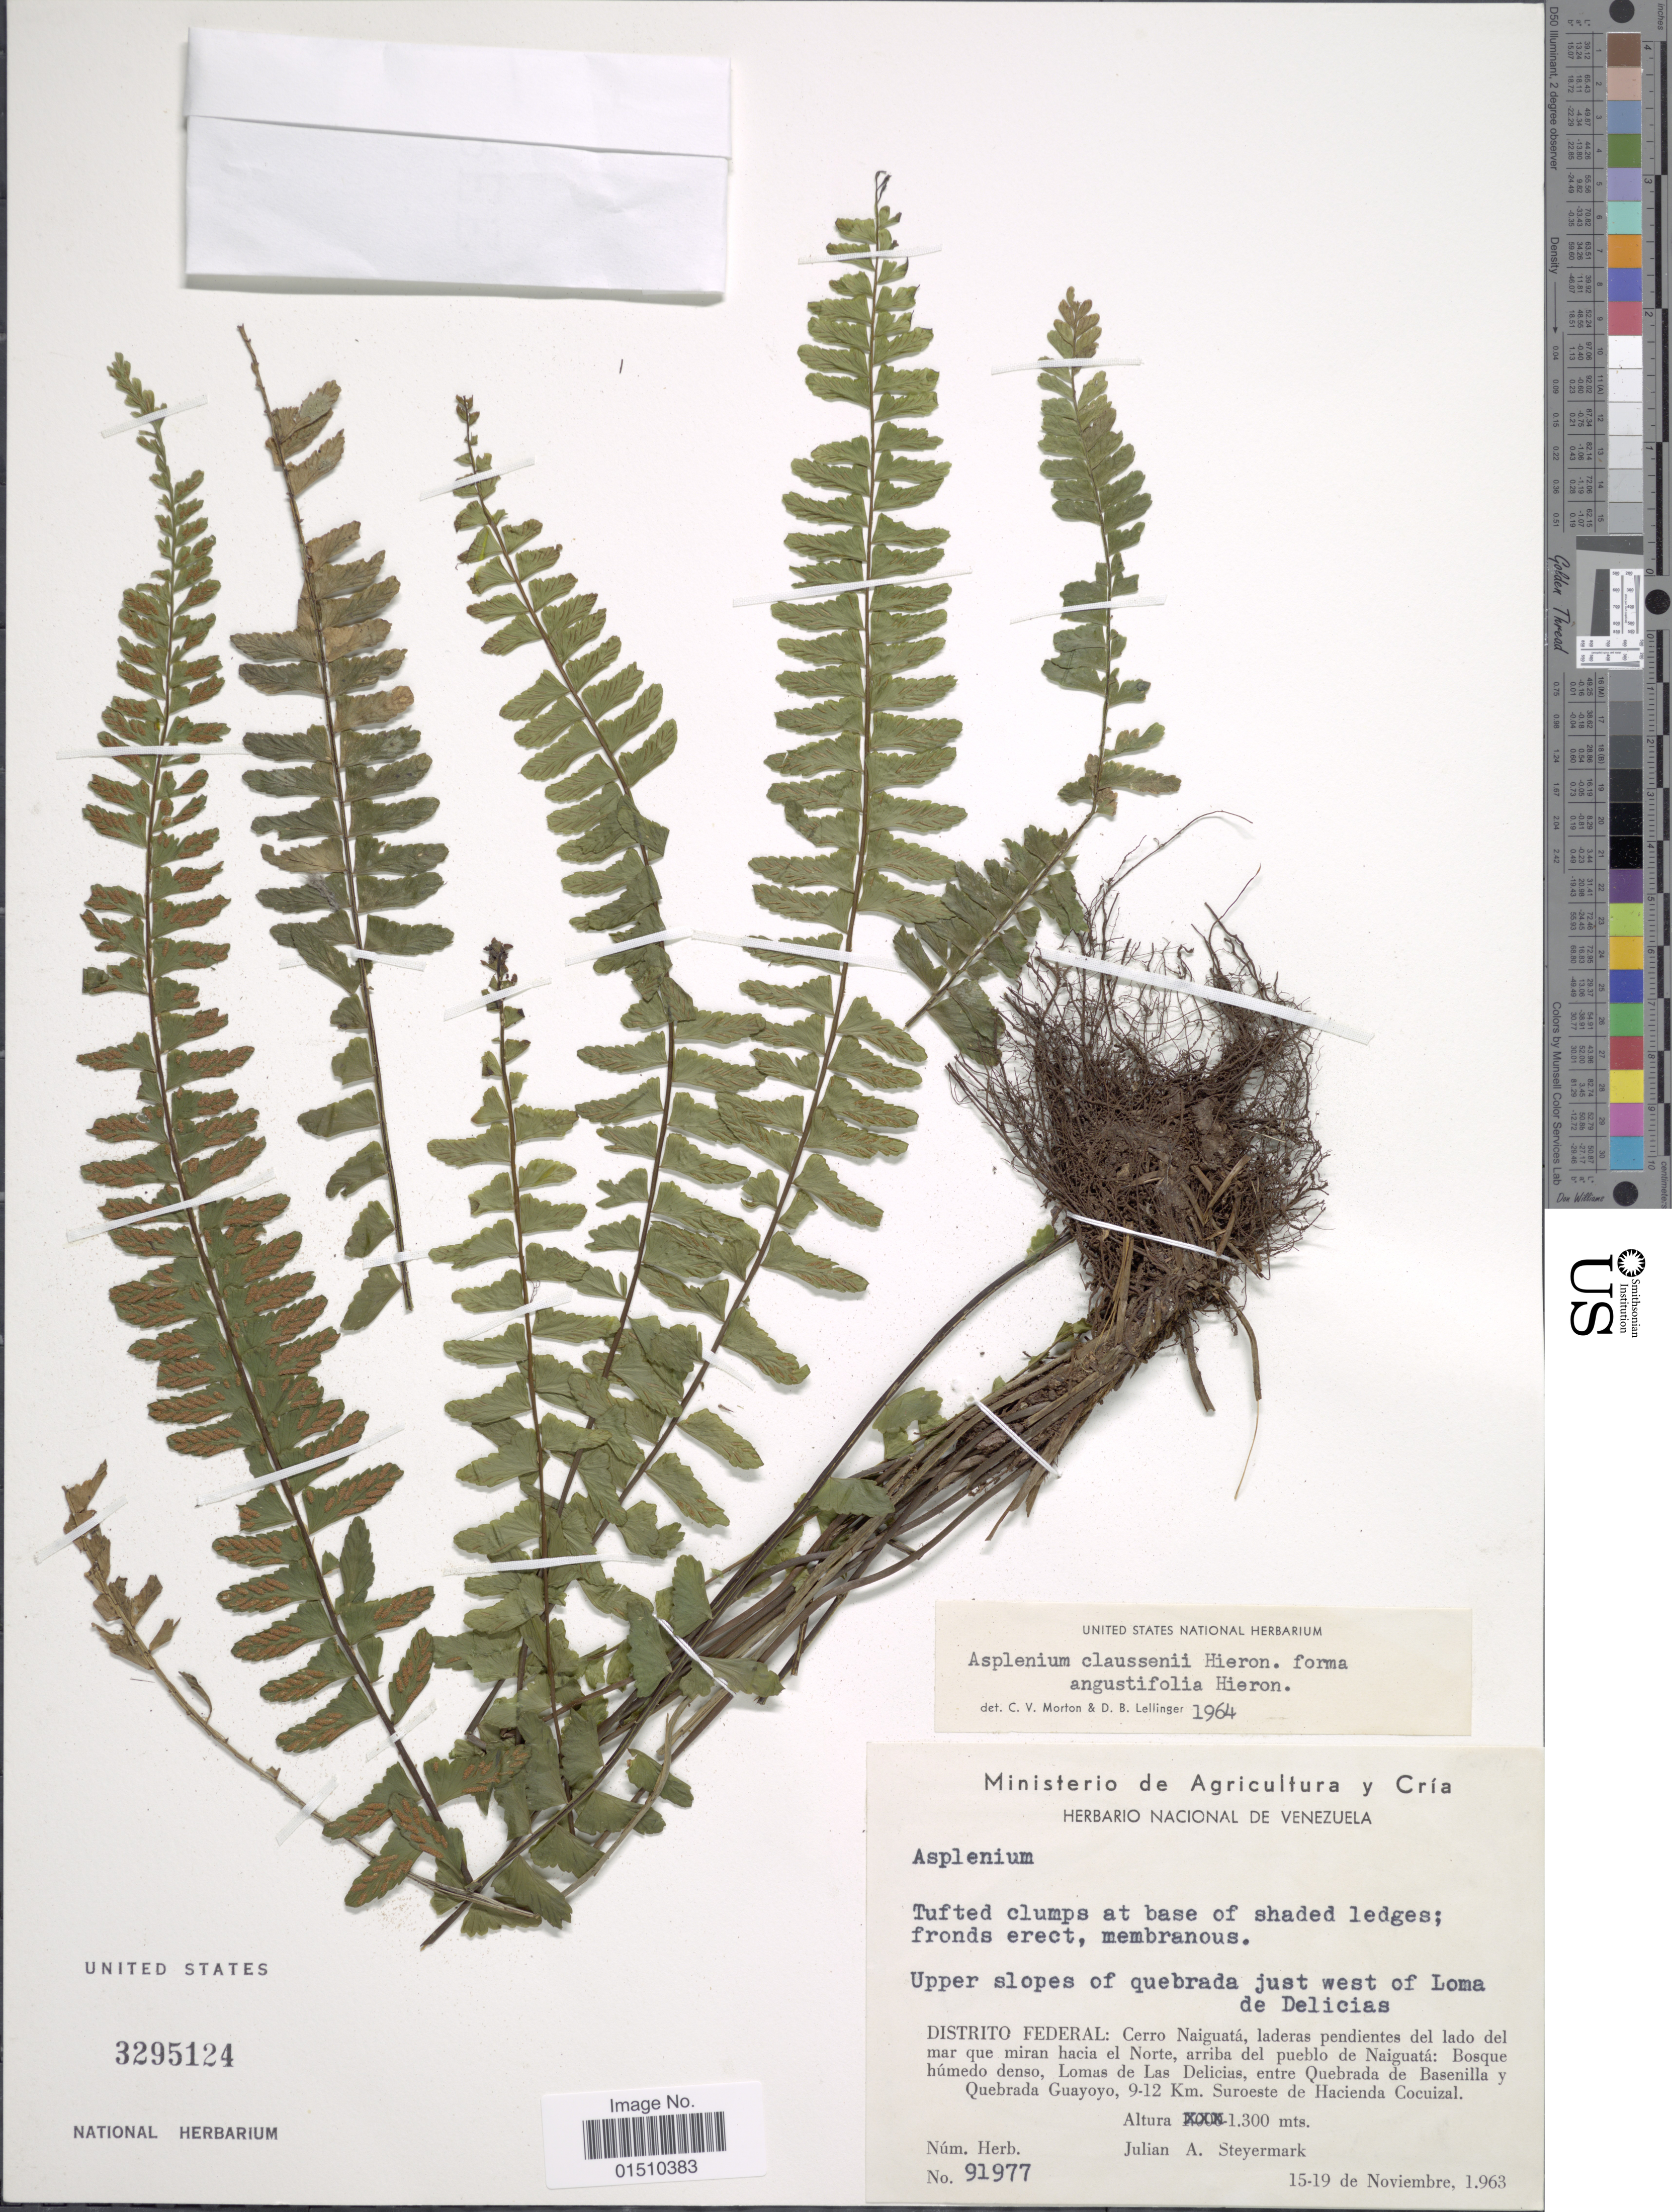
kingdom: Plantae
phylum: Tracheophyta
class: Polypodiopsida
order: Polypodiales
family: Aspleniaceae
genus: Asplenium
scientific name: Asplenium claussenii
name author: Hieron.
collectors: J. Steyermark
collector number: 91977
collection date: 1963-11-15/1963-11-19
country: Venezuela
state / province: Distrito Federal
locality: Venezuela, Distrito Federal: Cerro Naiguata, alderas pendientes del lado del mar que miran hacia el Norte, arriba del pueblo de Naiguata : Bosque humedo denso, Lomas de Las Delicias, entre Quebrada de Basenilla y Quebrada Guayoyo, 9-12 KM. Suroeste de Hacienda Cocuizal, Upper slopes of Quebrada just west of Loma fronds erect, membranous.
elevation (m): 1300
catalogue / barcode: US 3295124